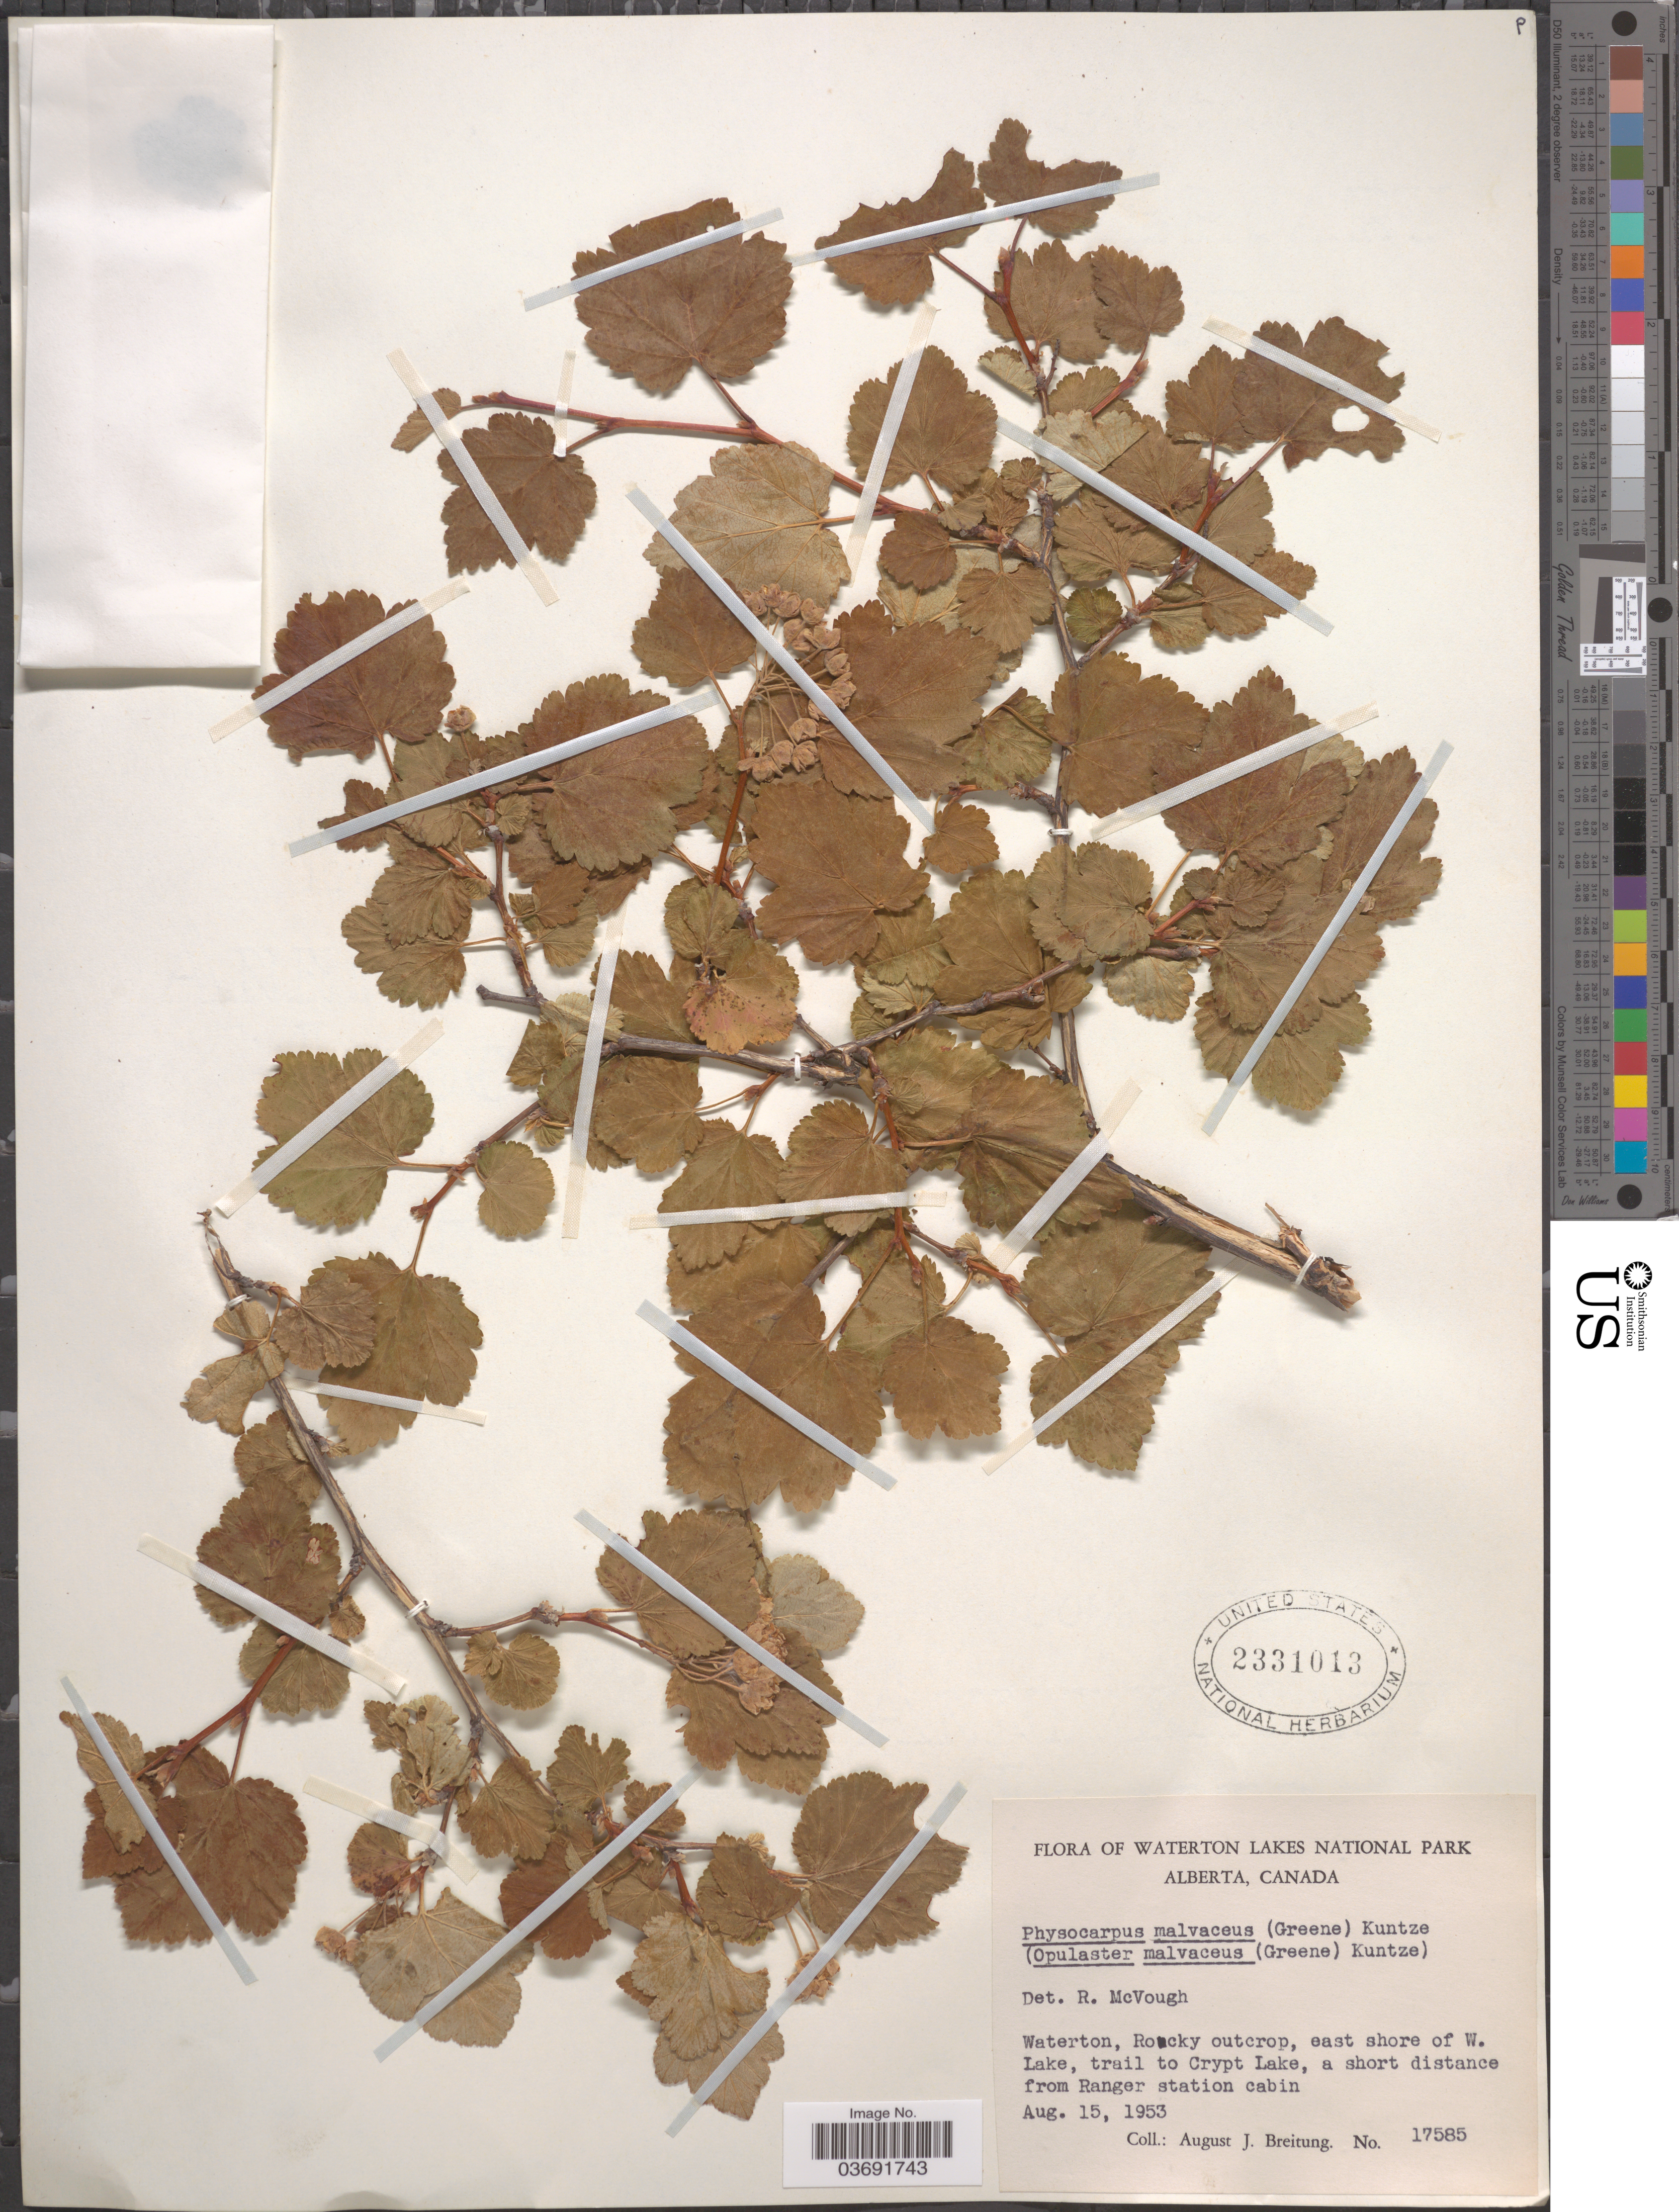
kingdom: Plantae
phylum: Tracheophyta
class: Magnoliopsida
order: Rosales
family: Rosaceae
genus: Physocarpus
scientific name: Physocarpus malvaceus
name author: (Greene) Kuntze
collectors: A. Breitung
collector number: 17585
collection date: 1953-08-15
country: Canada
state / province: Alberta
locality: Waterton Lakes National Park. Waterton, Rocky outcrop, east shore of W. Lake, trail to Crypt Lake, a short distance from Ranger station cabin.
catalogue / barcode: US 2331013